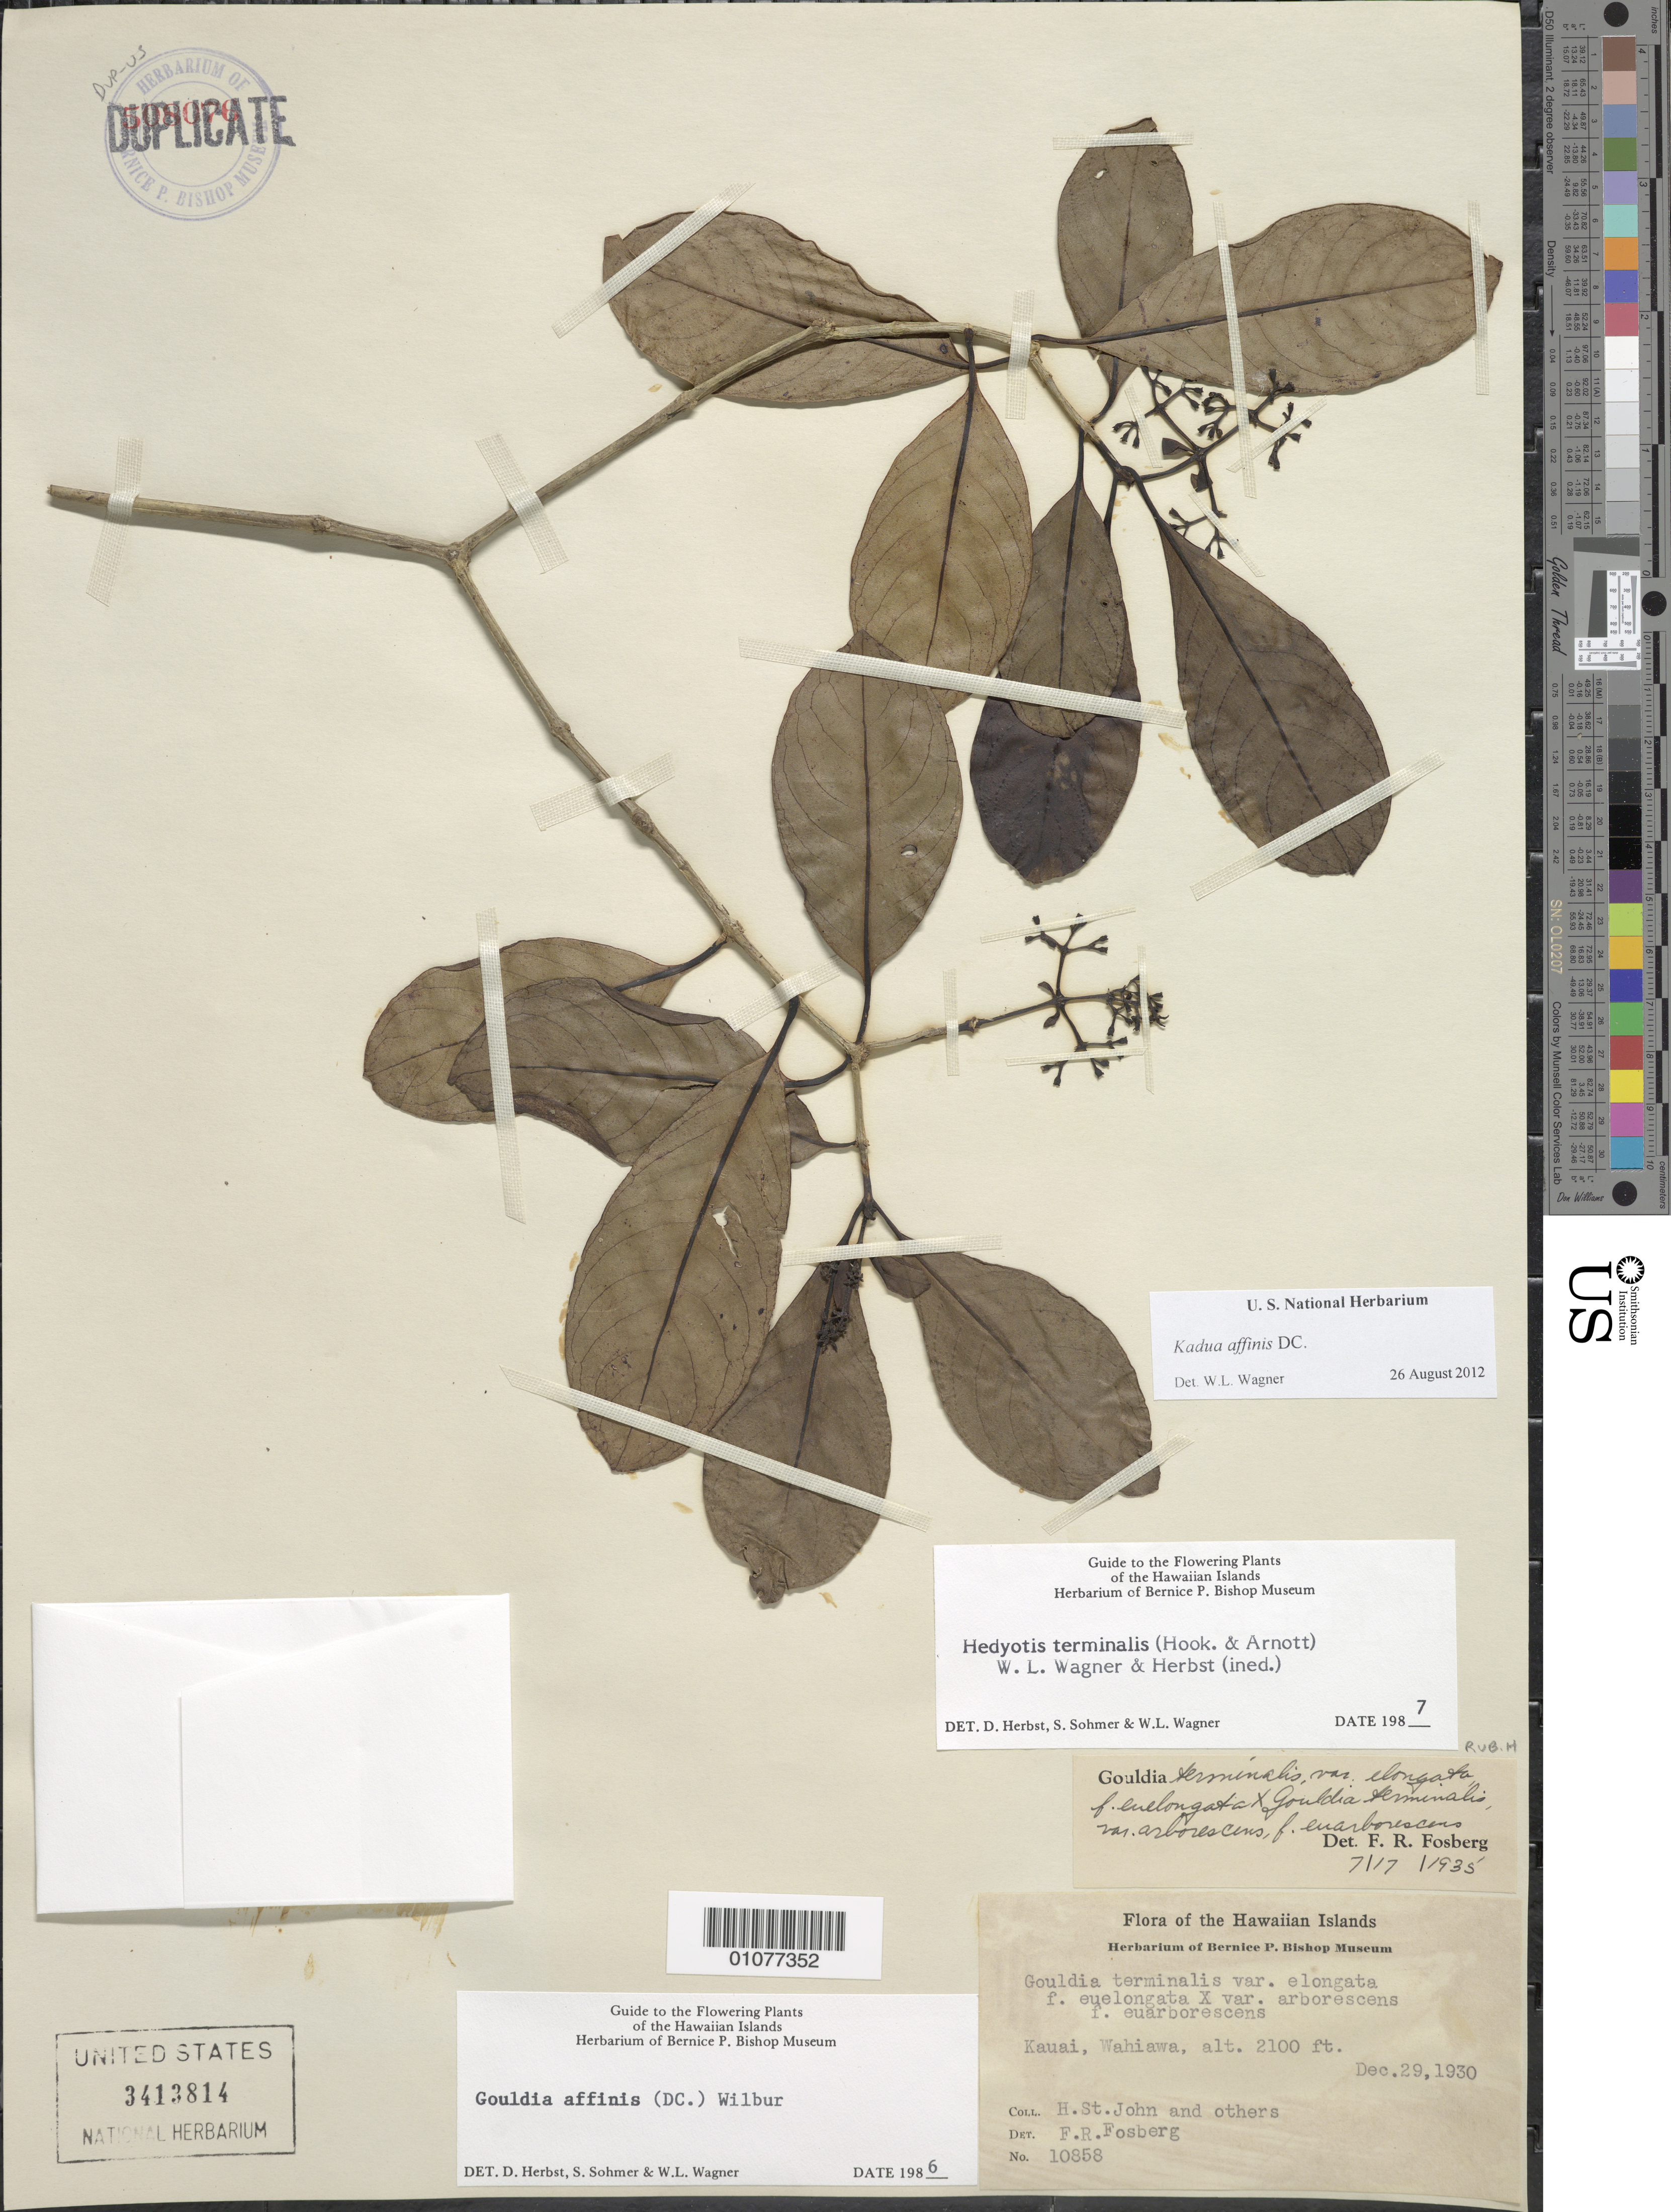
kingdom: Plantae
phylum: Tracheophyta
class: Magnoliopsida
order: Gentianales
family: Rubiaceae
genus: Kadua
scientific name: Kadua affinis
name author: DC.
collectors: H. St. John et al.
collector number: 10858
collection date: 1930-12-29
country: United States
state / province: Hawaii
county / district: Kaui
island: Kaua'i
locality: Wahiawa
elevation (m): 640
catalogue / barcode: US 3413814